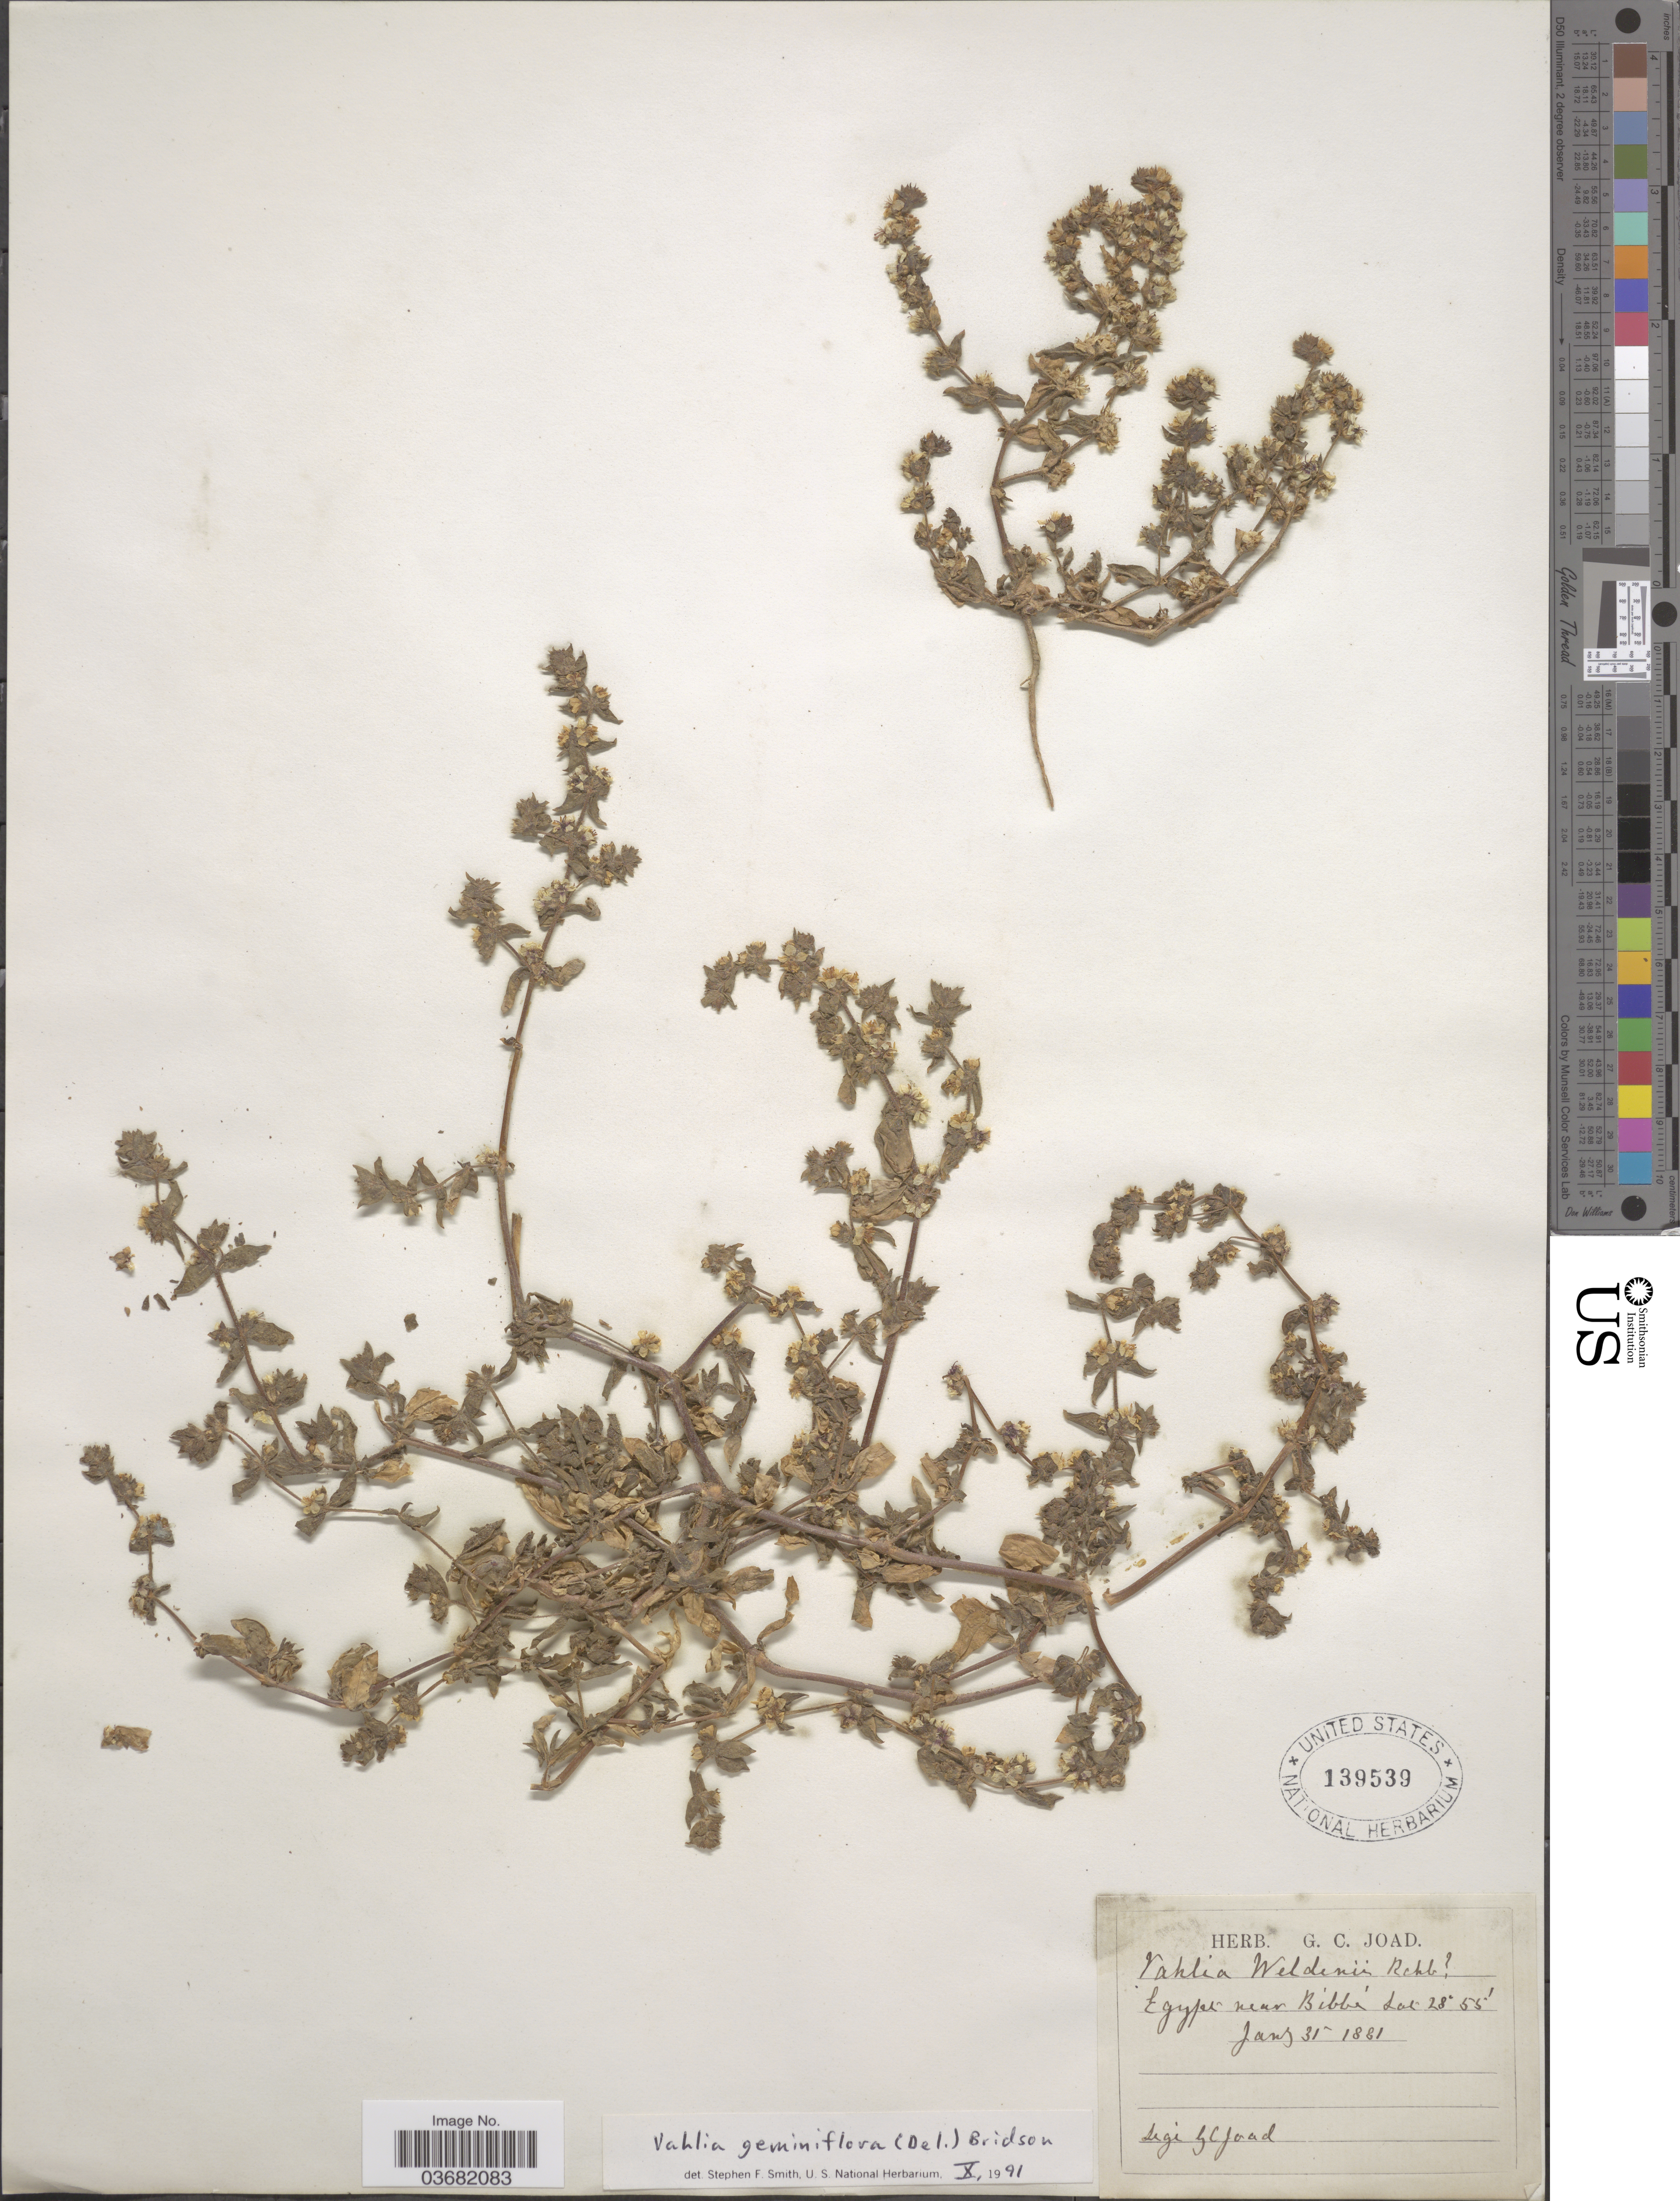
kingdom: Plantae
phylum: Tracheophyta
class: Magnoliopsida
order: Vahliales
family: Vahliaceae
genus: Vahlia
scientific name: Vahlia geminiflora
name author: (Caill. & Delile) Bridson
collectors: G. Joad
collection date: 1881-01-31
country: Egypt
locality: Near Bibbi.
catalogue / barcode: US 139539